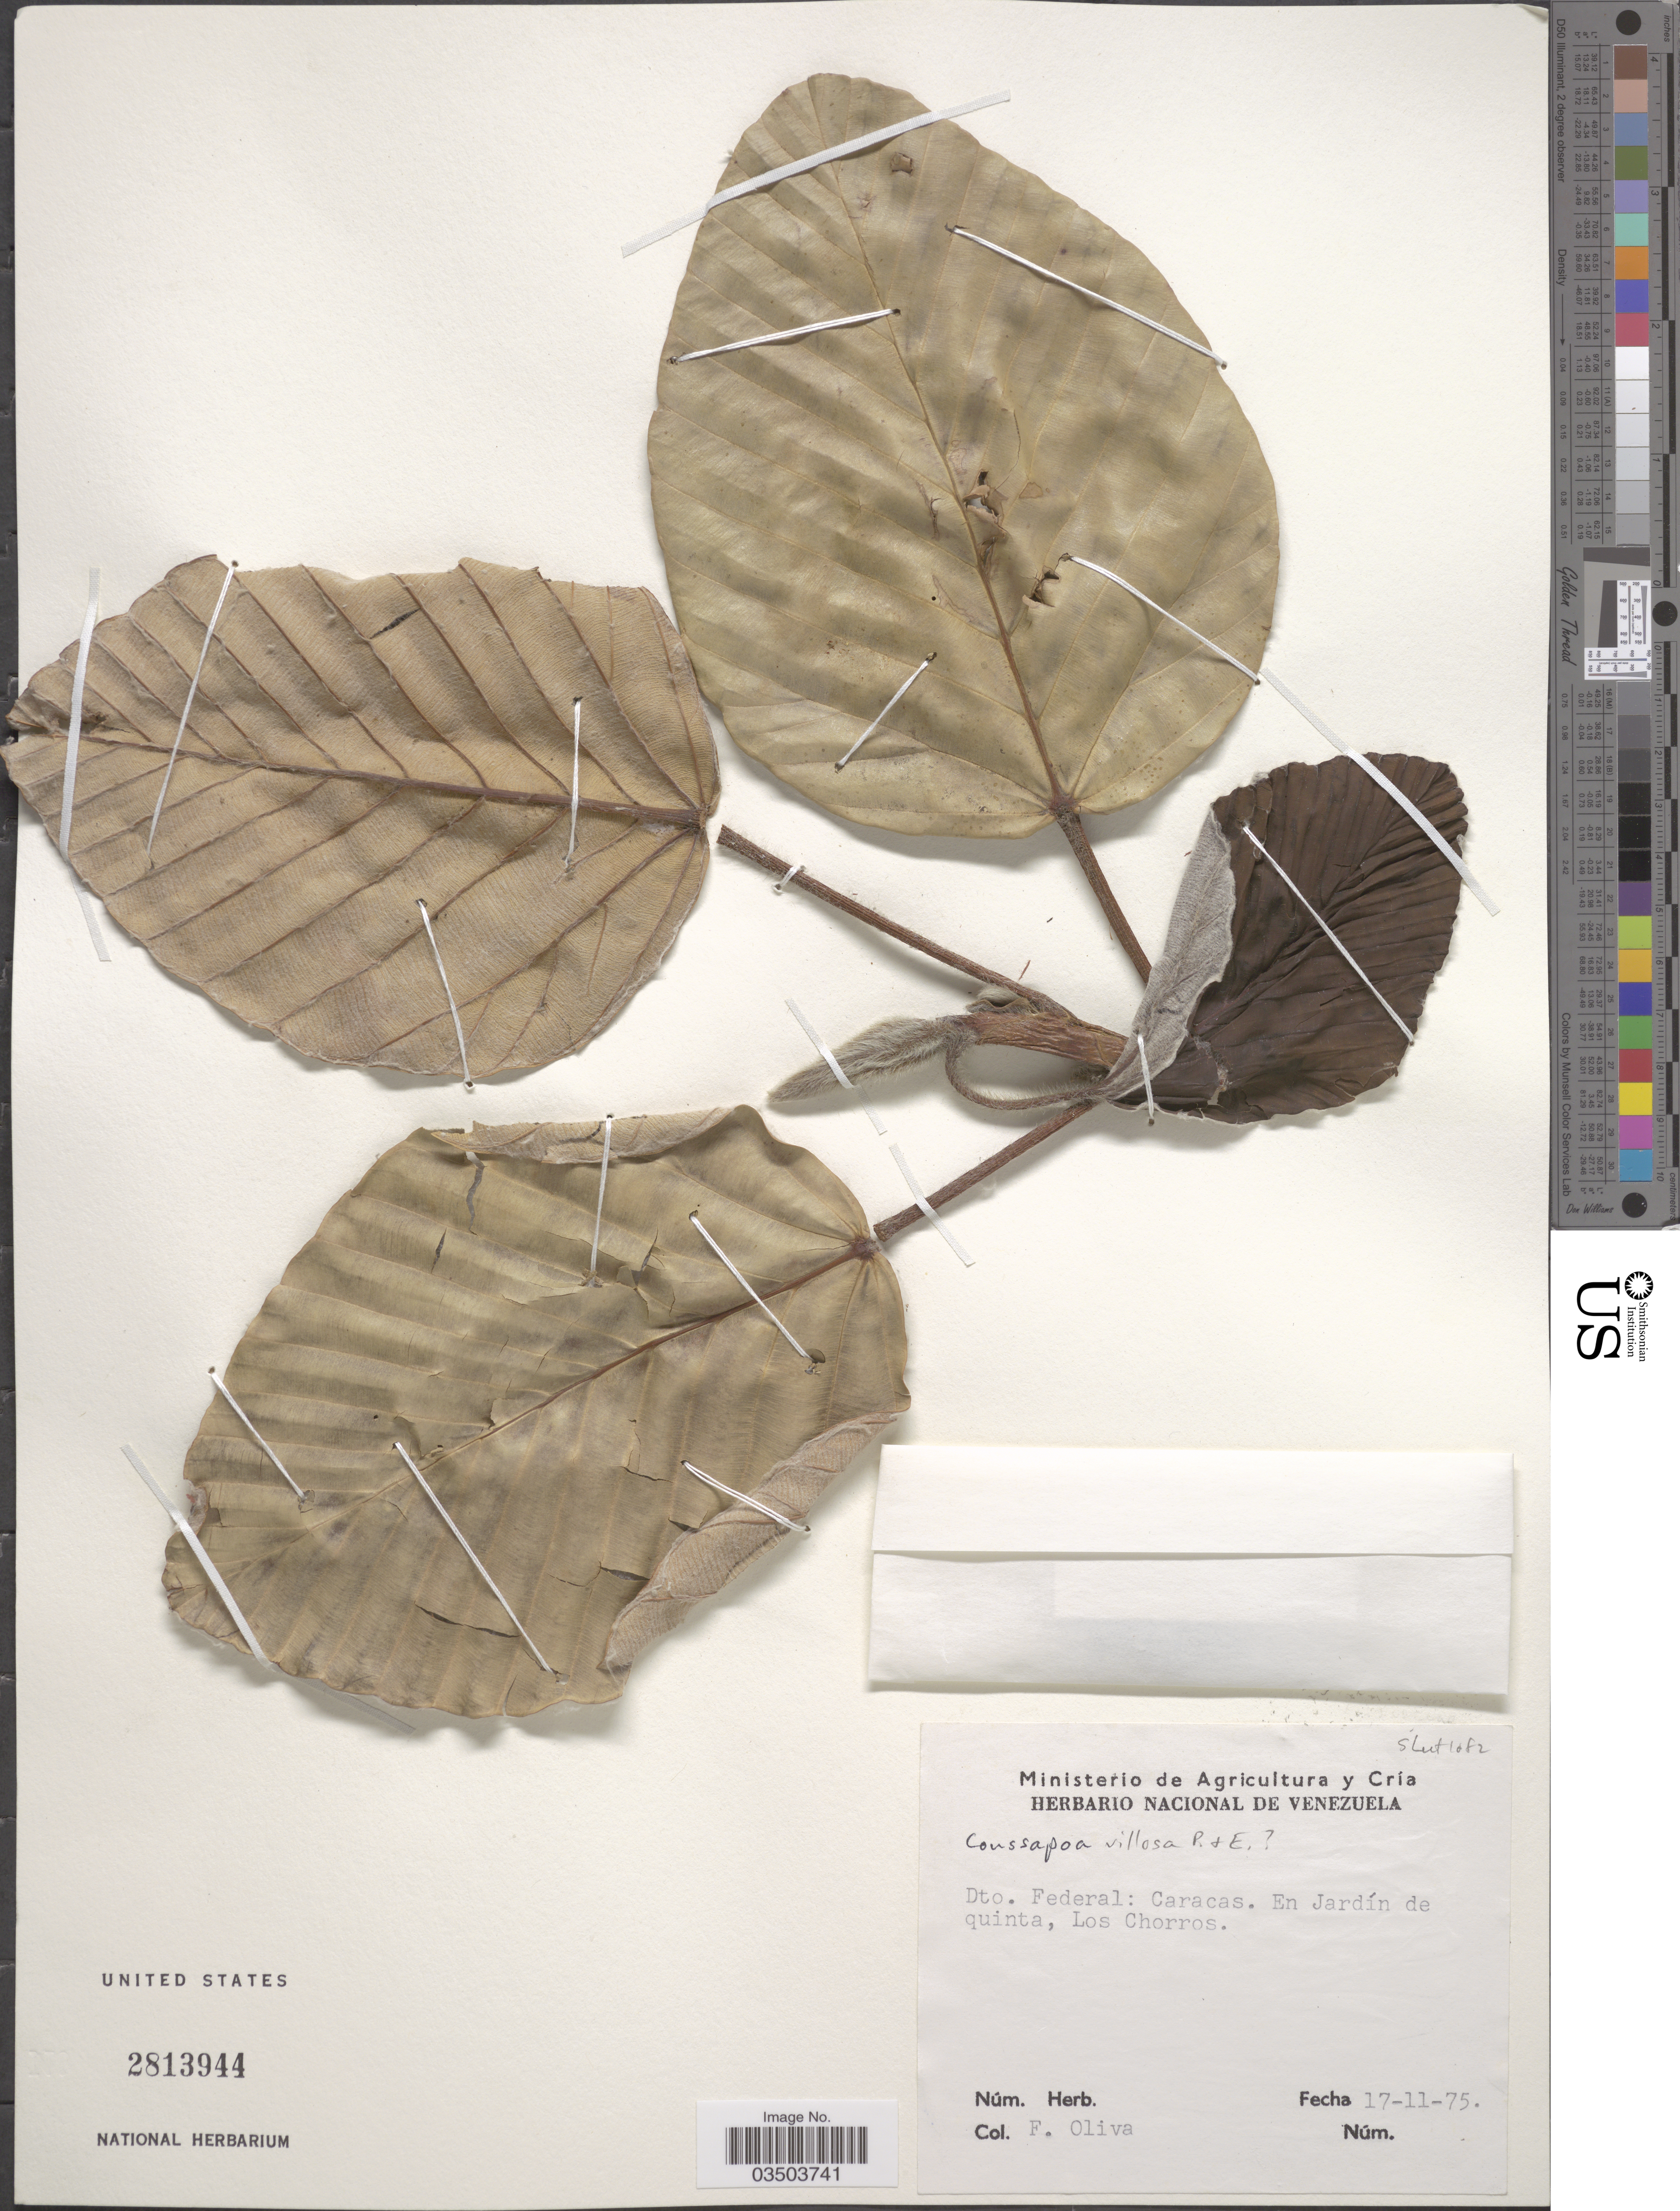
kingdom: Plantae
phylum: Tracheophyta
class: Magnoliopsida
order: Rosales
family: Urticaceae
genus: Coussapoa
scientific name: Coussapoa villosa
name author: Poepp. & Endl.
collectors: F. Oliva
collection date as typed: Transcribed d/m/y: 17/11/75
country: Venezuela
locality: Dto. Federal: Caracas. En Jardín de quinta, Los Chorros.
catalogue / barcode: US 2813944